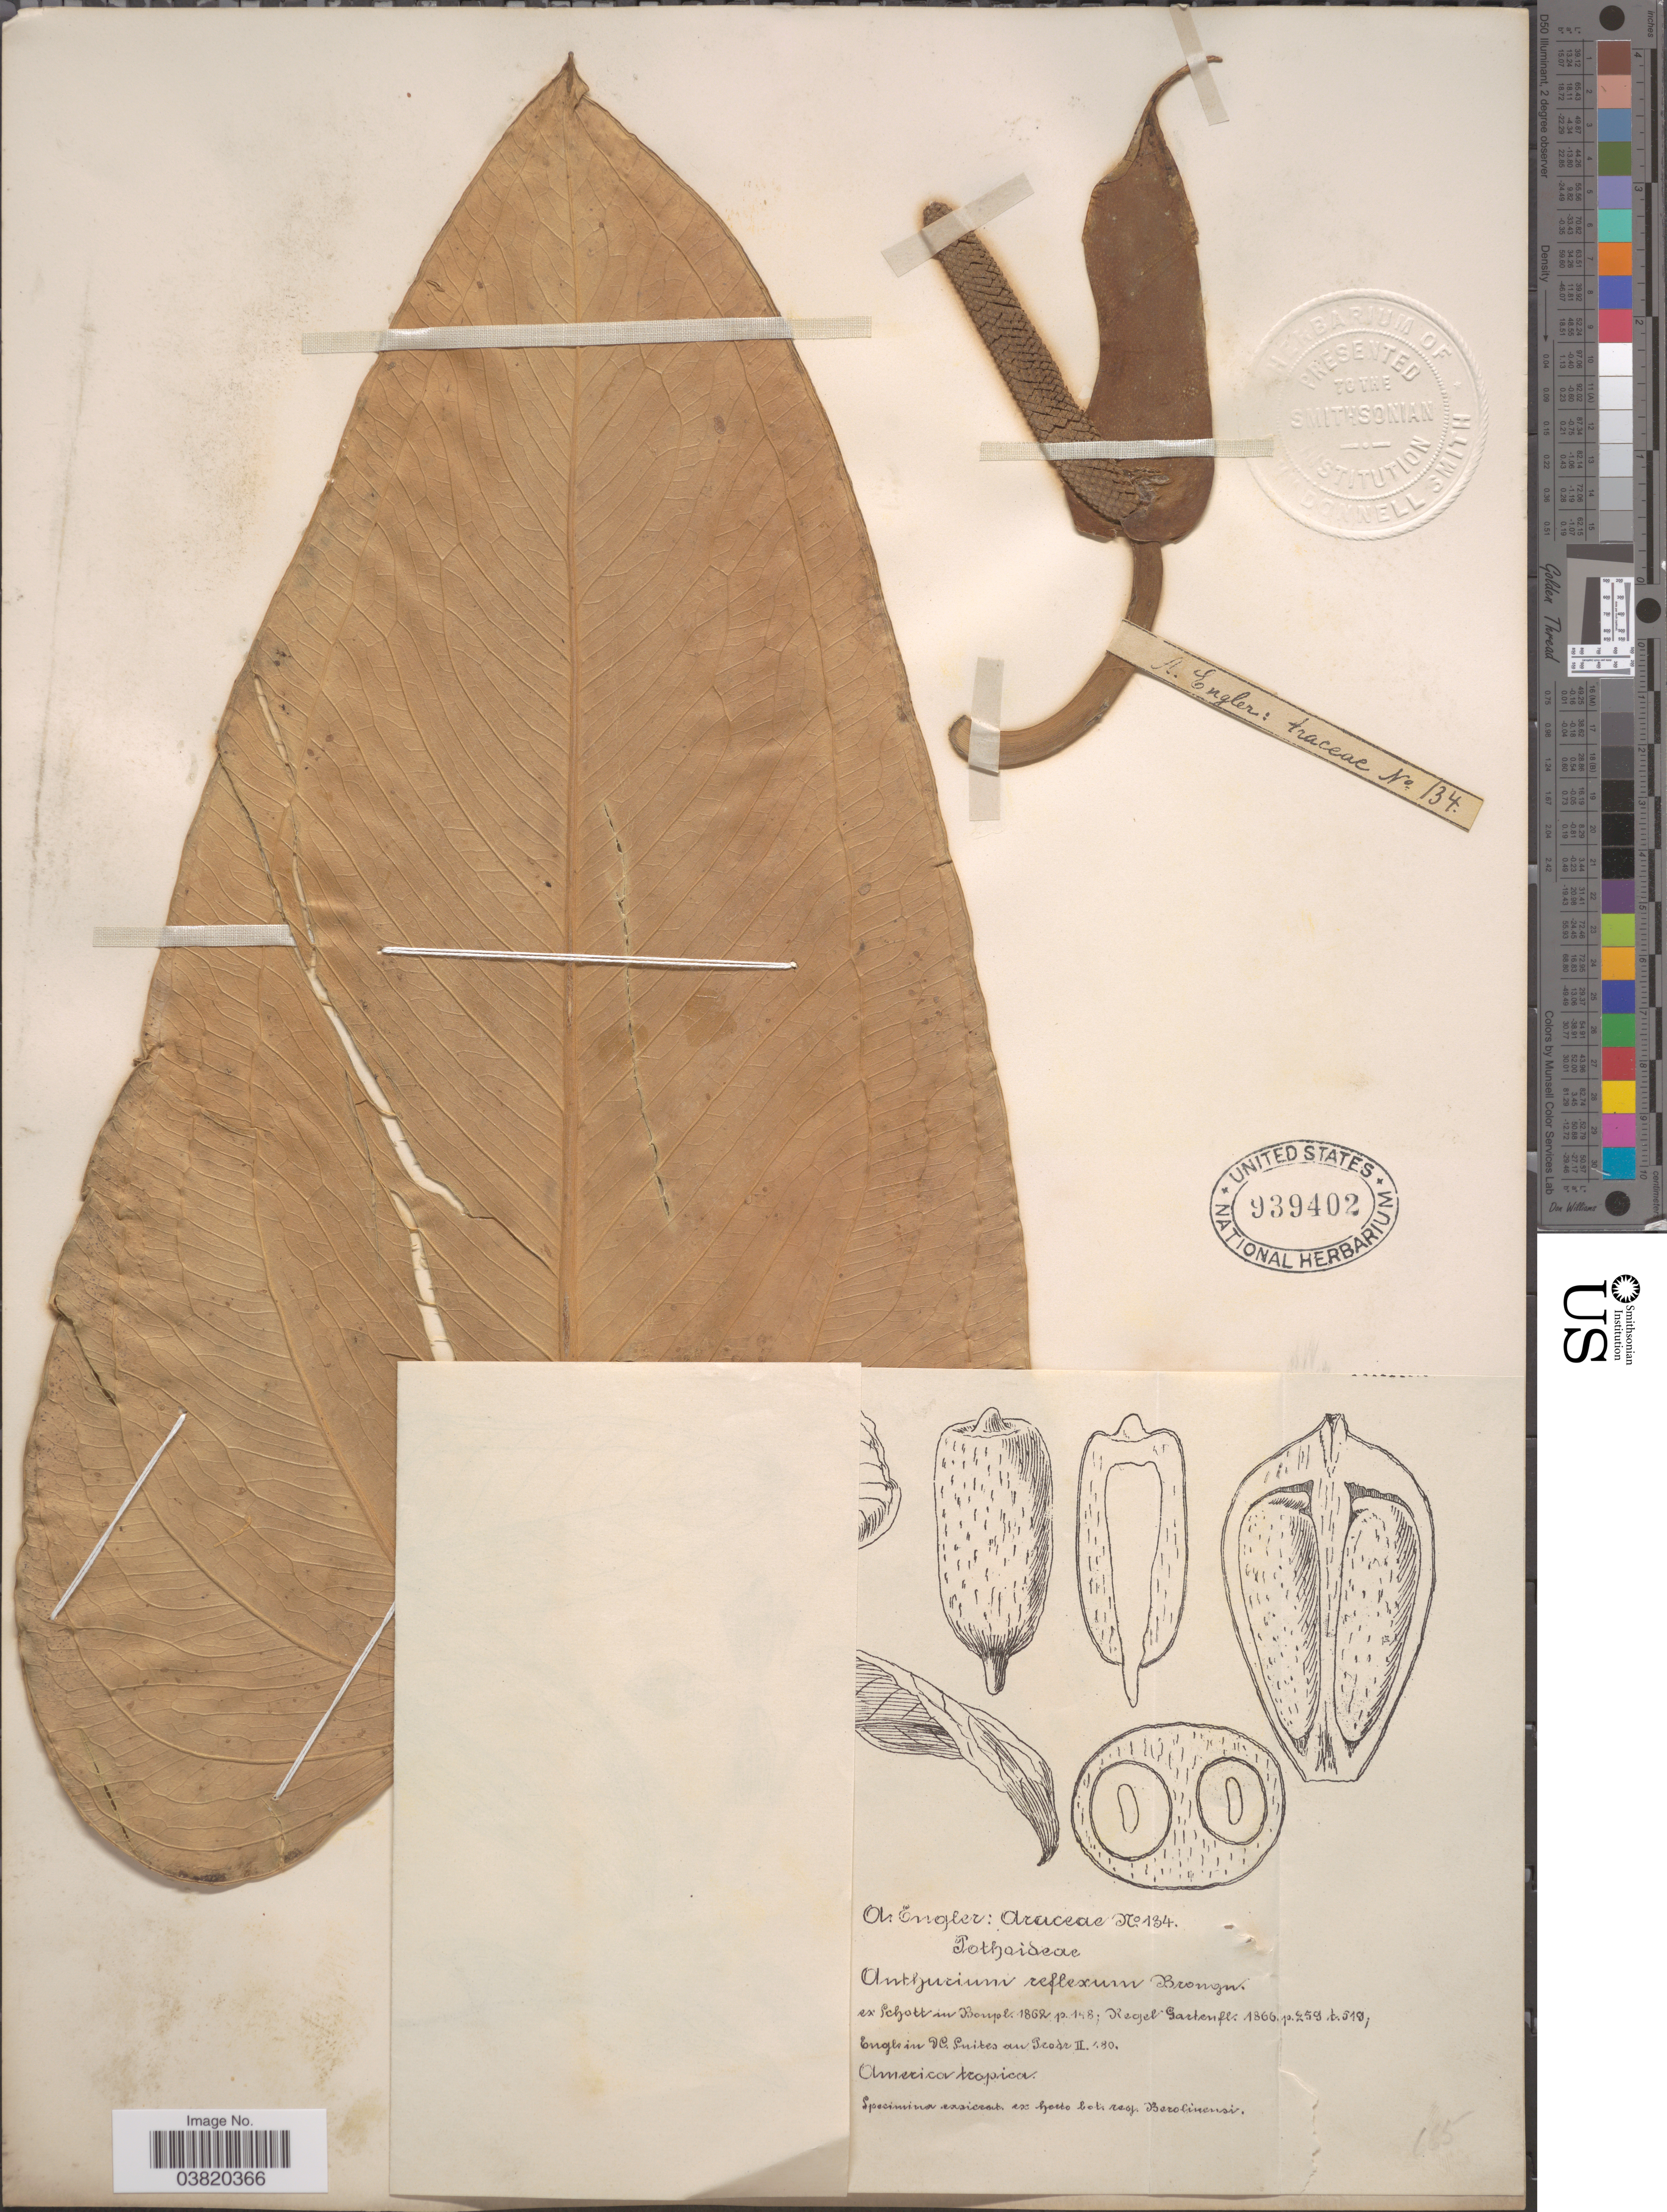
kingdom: Plantae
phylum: Tracheophyta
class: Liliopsida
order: Alismatales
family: Araceae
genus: Anthurium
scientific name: Anthurium reflexum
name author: G. Don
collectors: A. Engler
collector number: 134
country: Germany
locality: America tropica. Ex horto bot. reg. Berolinensis.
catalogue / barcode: US 939402